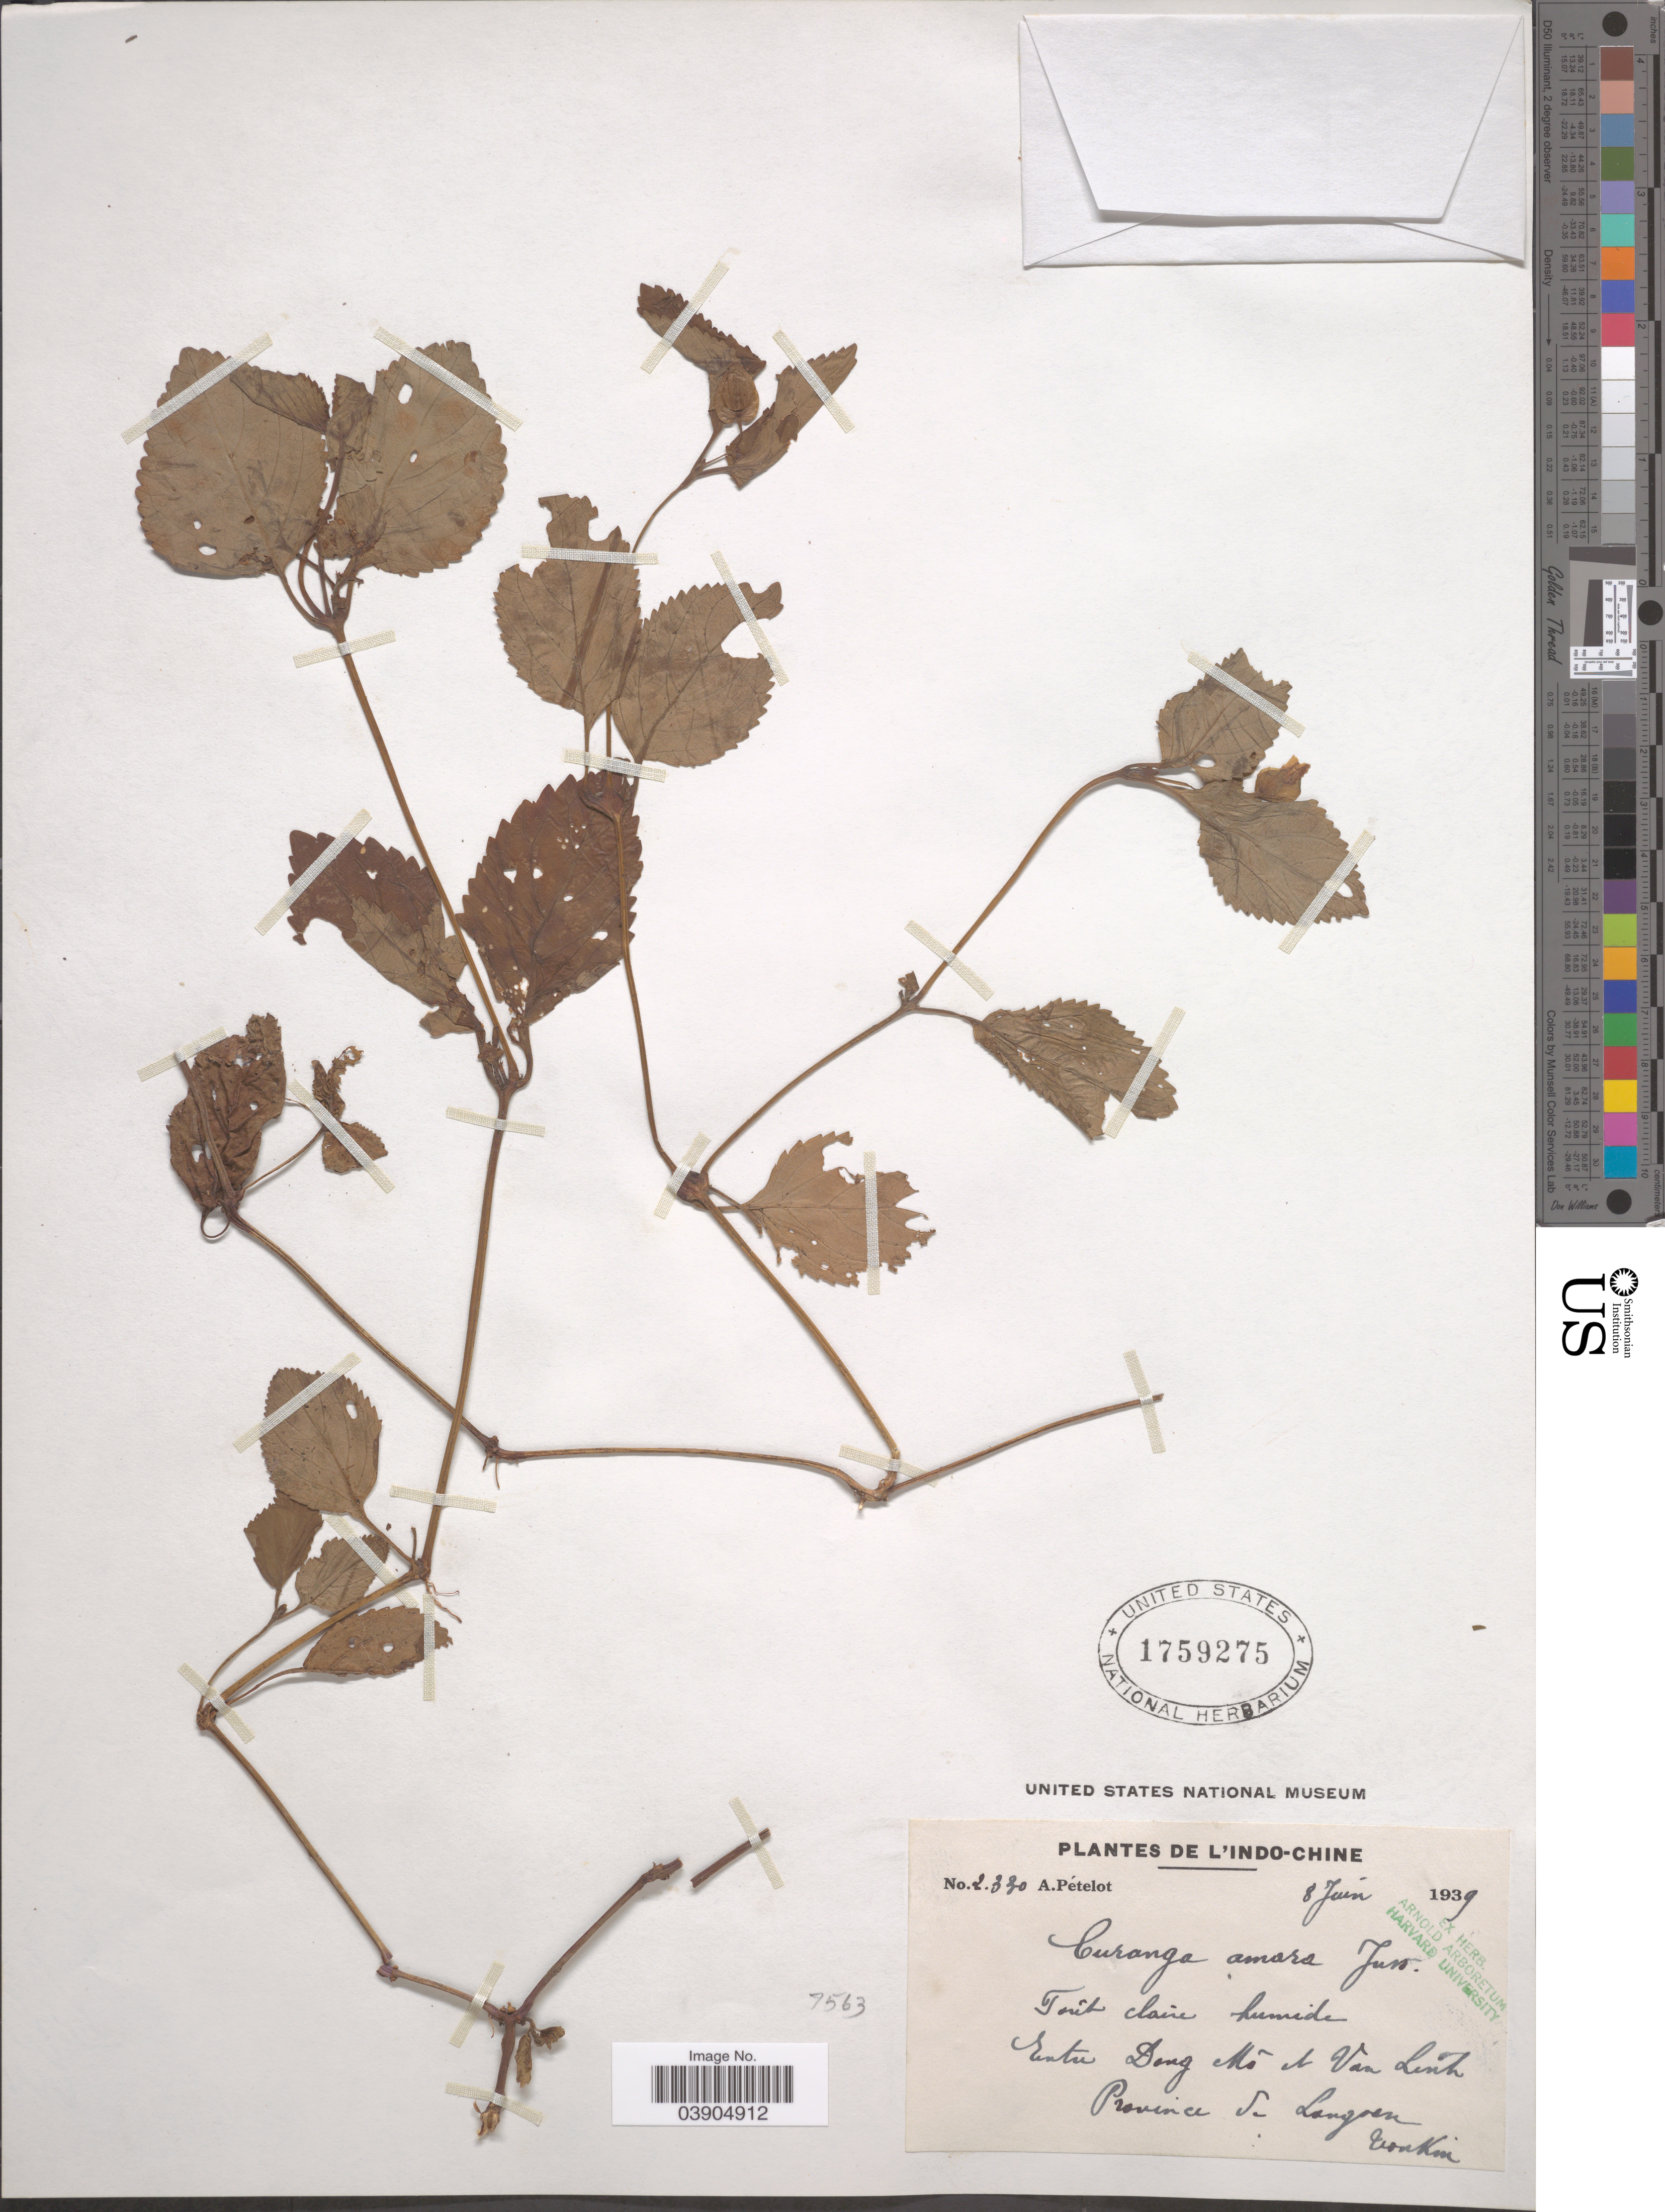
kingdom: Plantae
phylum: Tracheophyta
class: Magnoliopsida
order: Lamiales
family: Linderniaceae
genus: Curanga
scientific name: Curanga sp.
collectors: A. Petelot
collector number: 2330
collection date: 1939-06-08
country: Vietnam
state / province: Lang Son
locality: Entre Dong Mó de Van Linh. Province de Langson. Tonkin.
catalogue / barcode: US 1759275